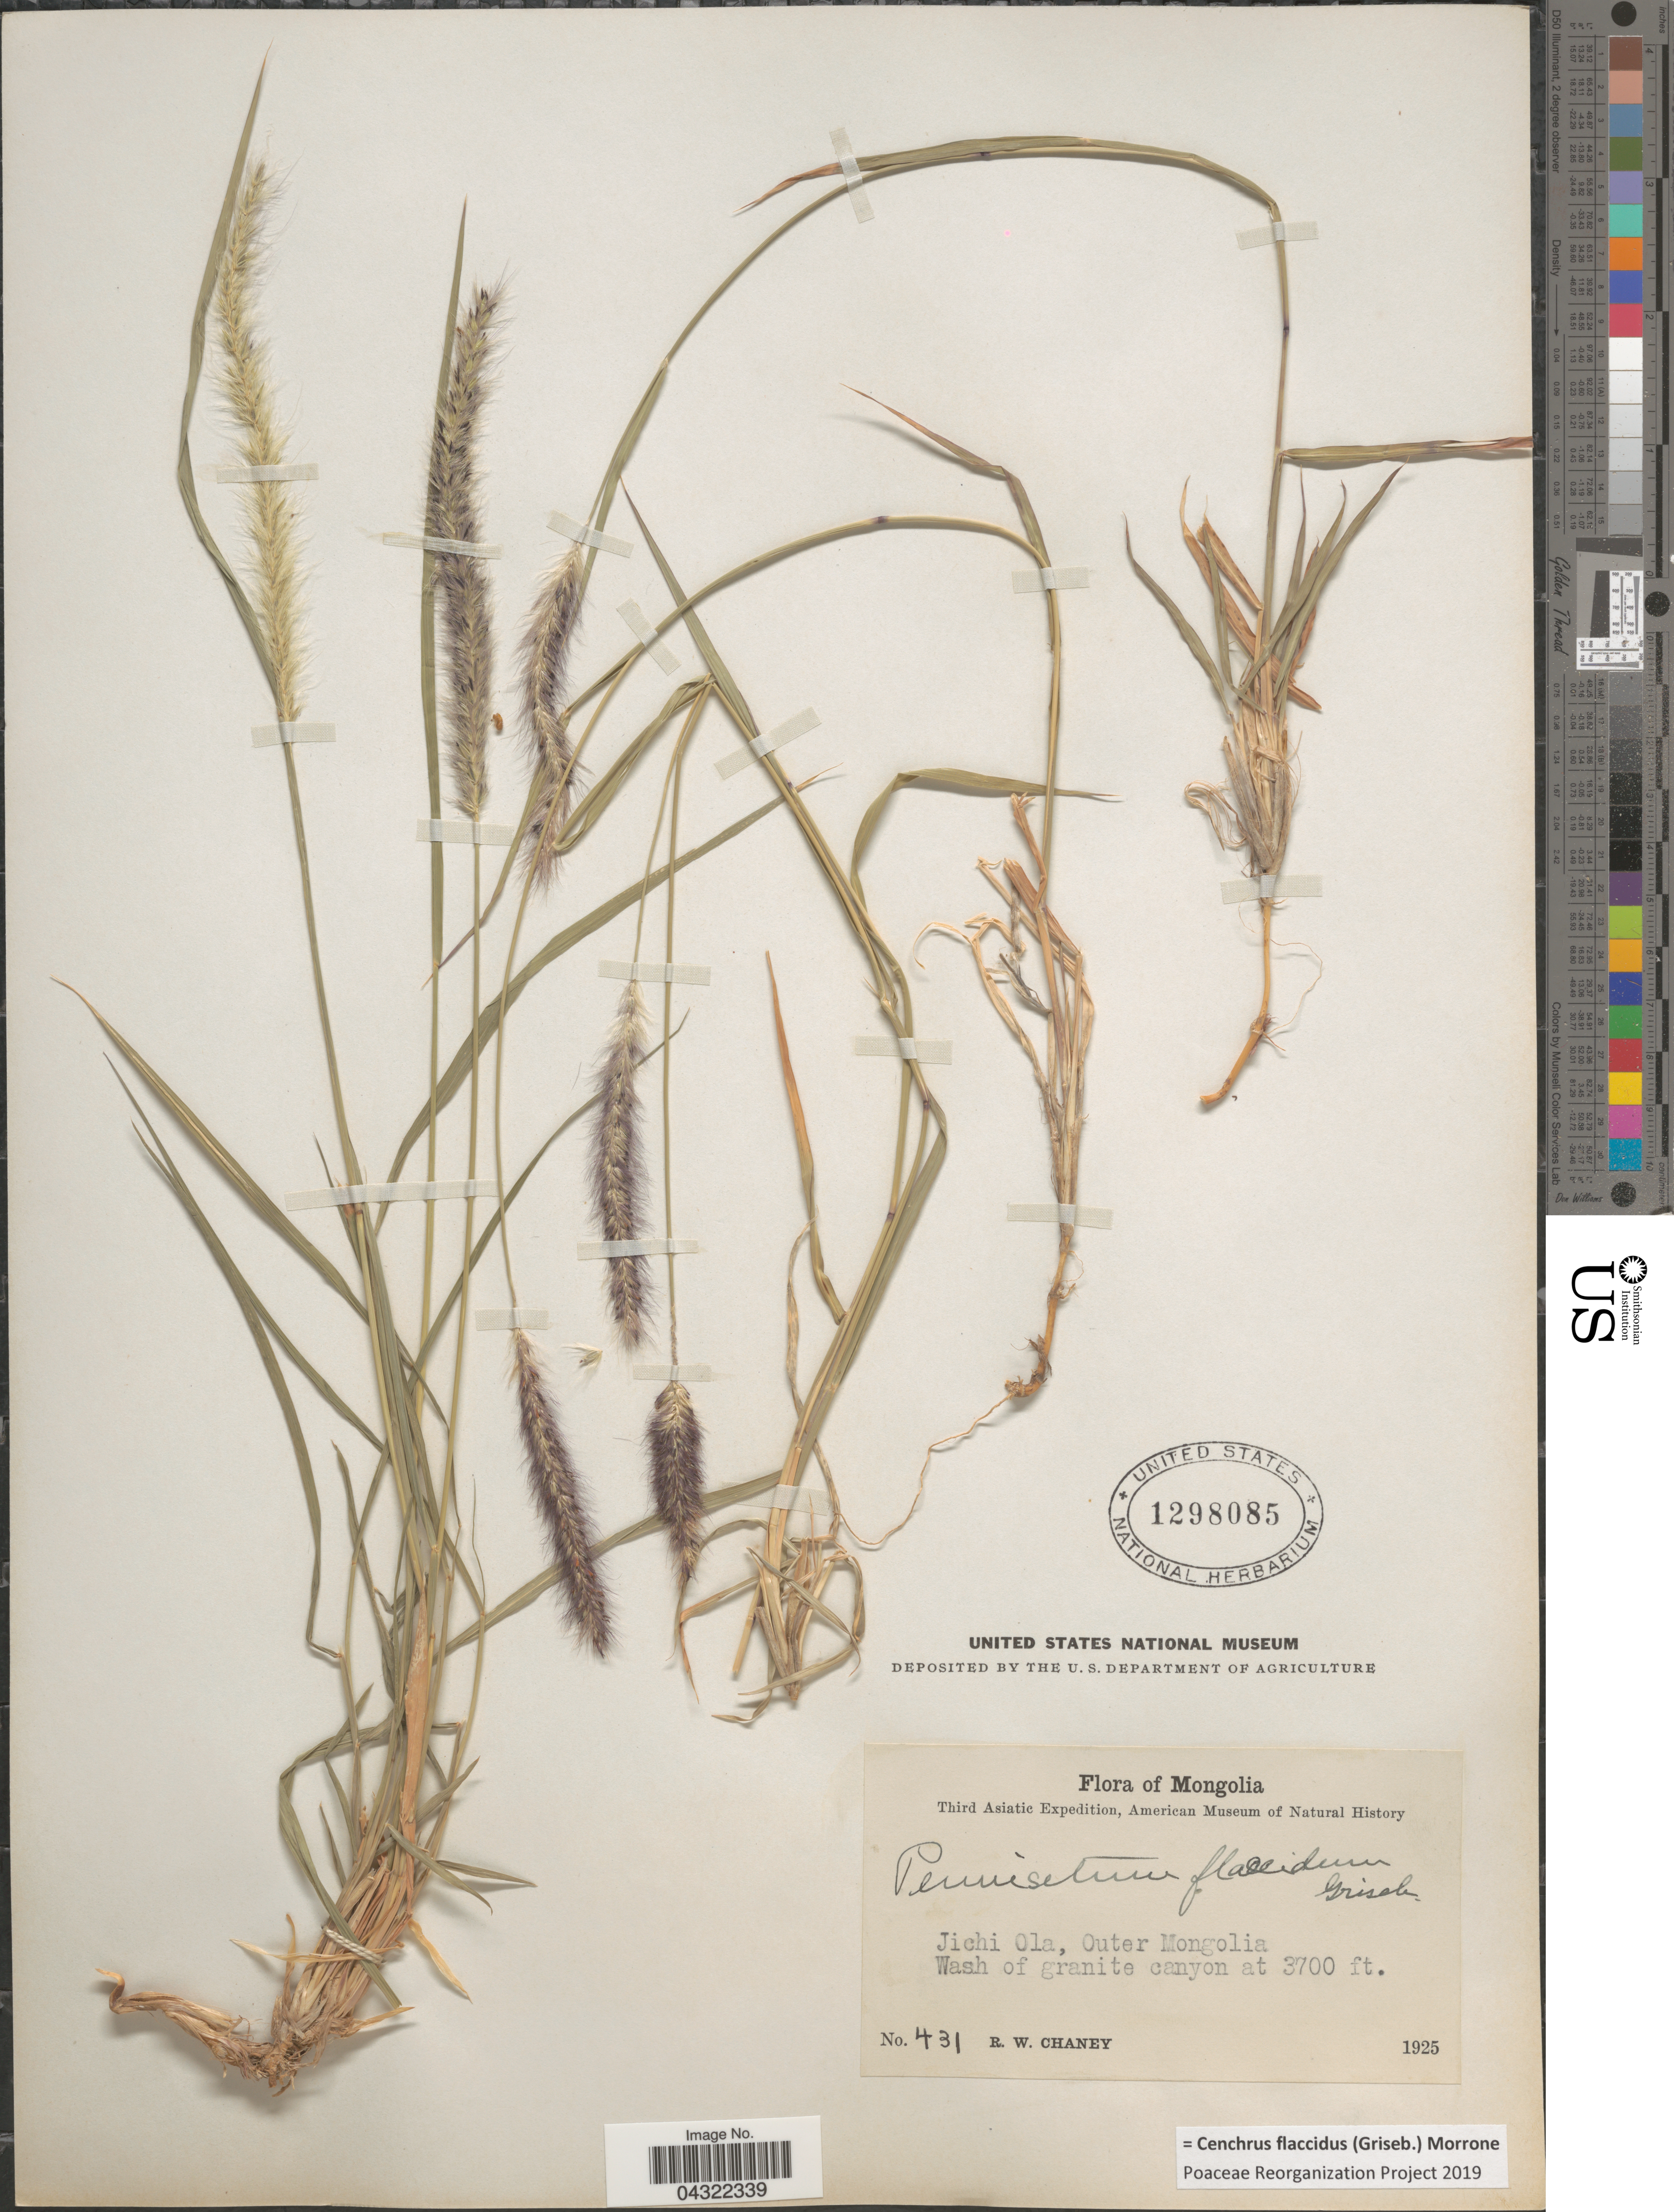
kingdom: Plantae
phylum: Tracheophyta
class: Liliopsida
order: Poales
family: Poaceae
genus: Cenchrus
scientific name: Cenchrus flaccidus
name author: (Griseb.) Morrone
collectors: R. Chaney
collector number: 431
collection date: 1925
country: Mongolia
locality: Third Asiatic Expedition. Jichi Ola, Outer Mongolia.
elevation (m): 1128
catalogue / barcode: US 1298085